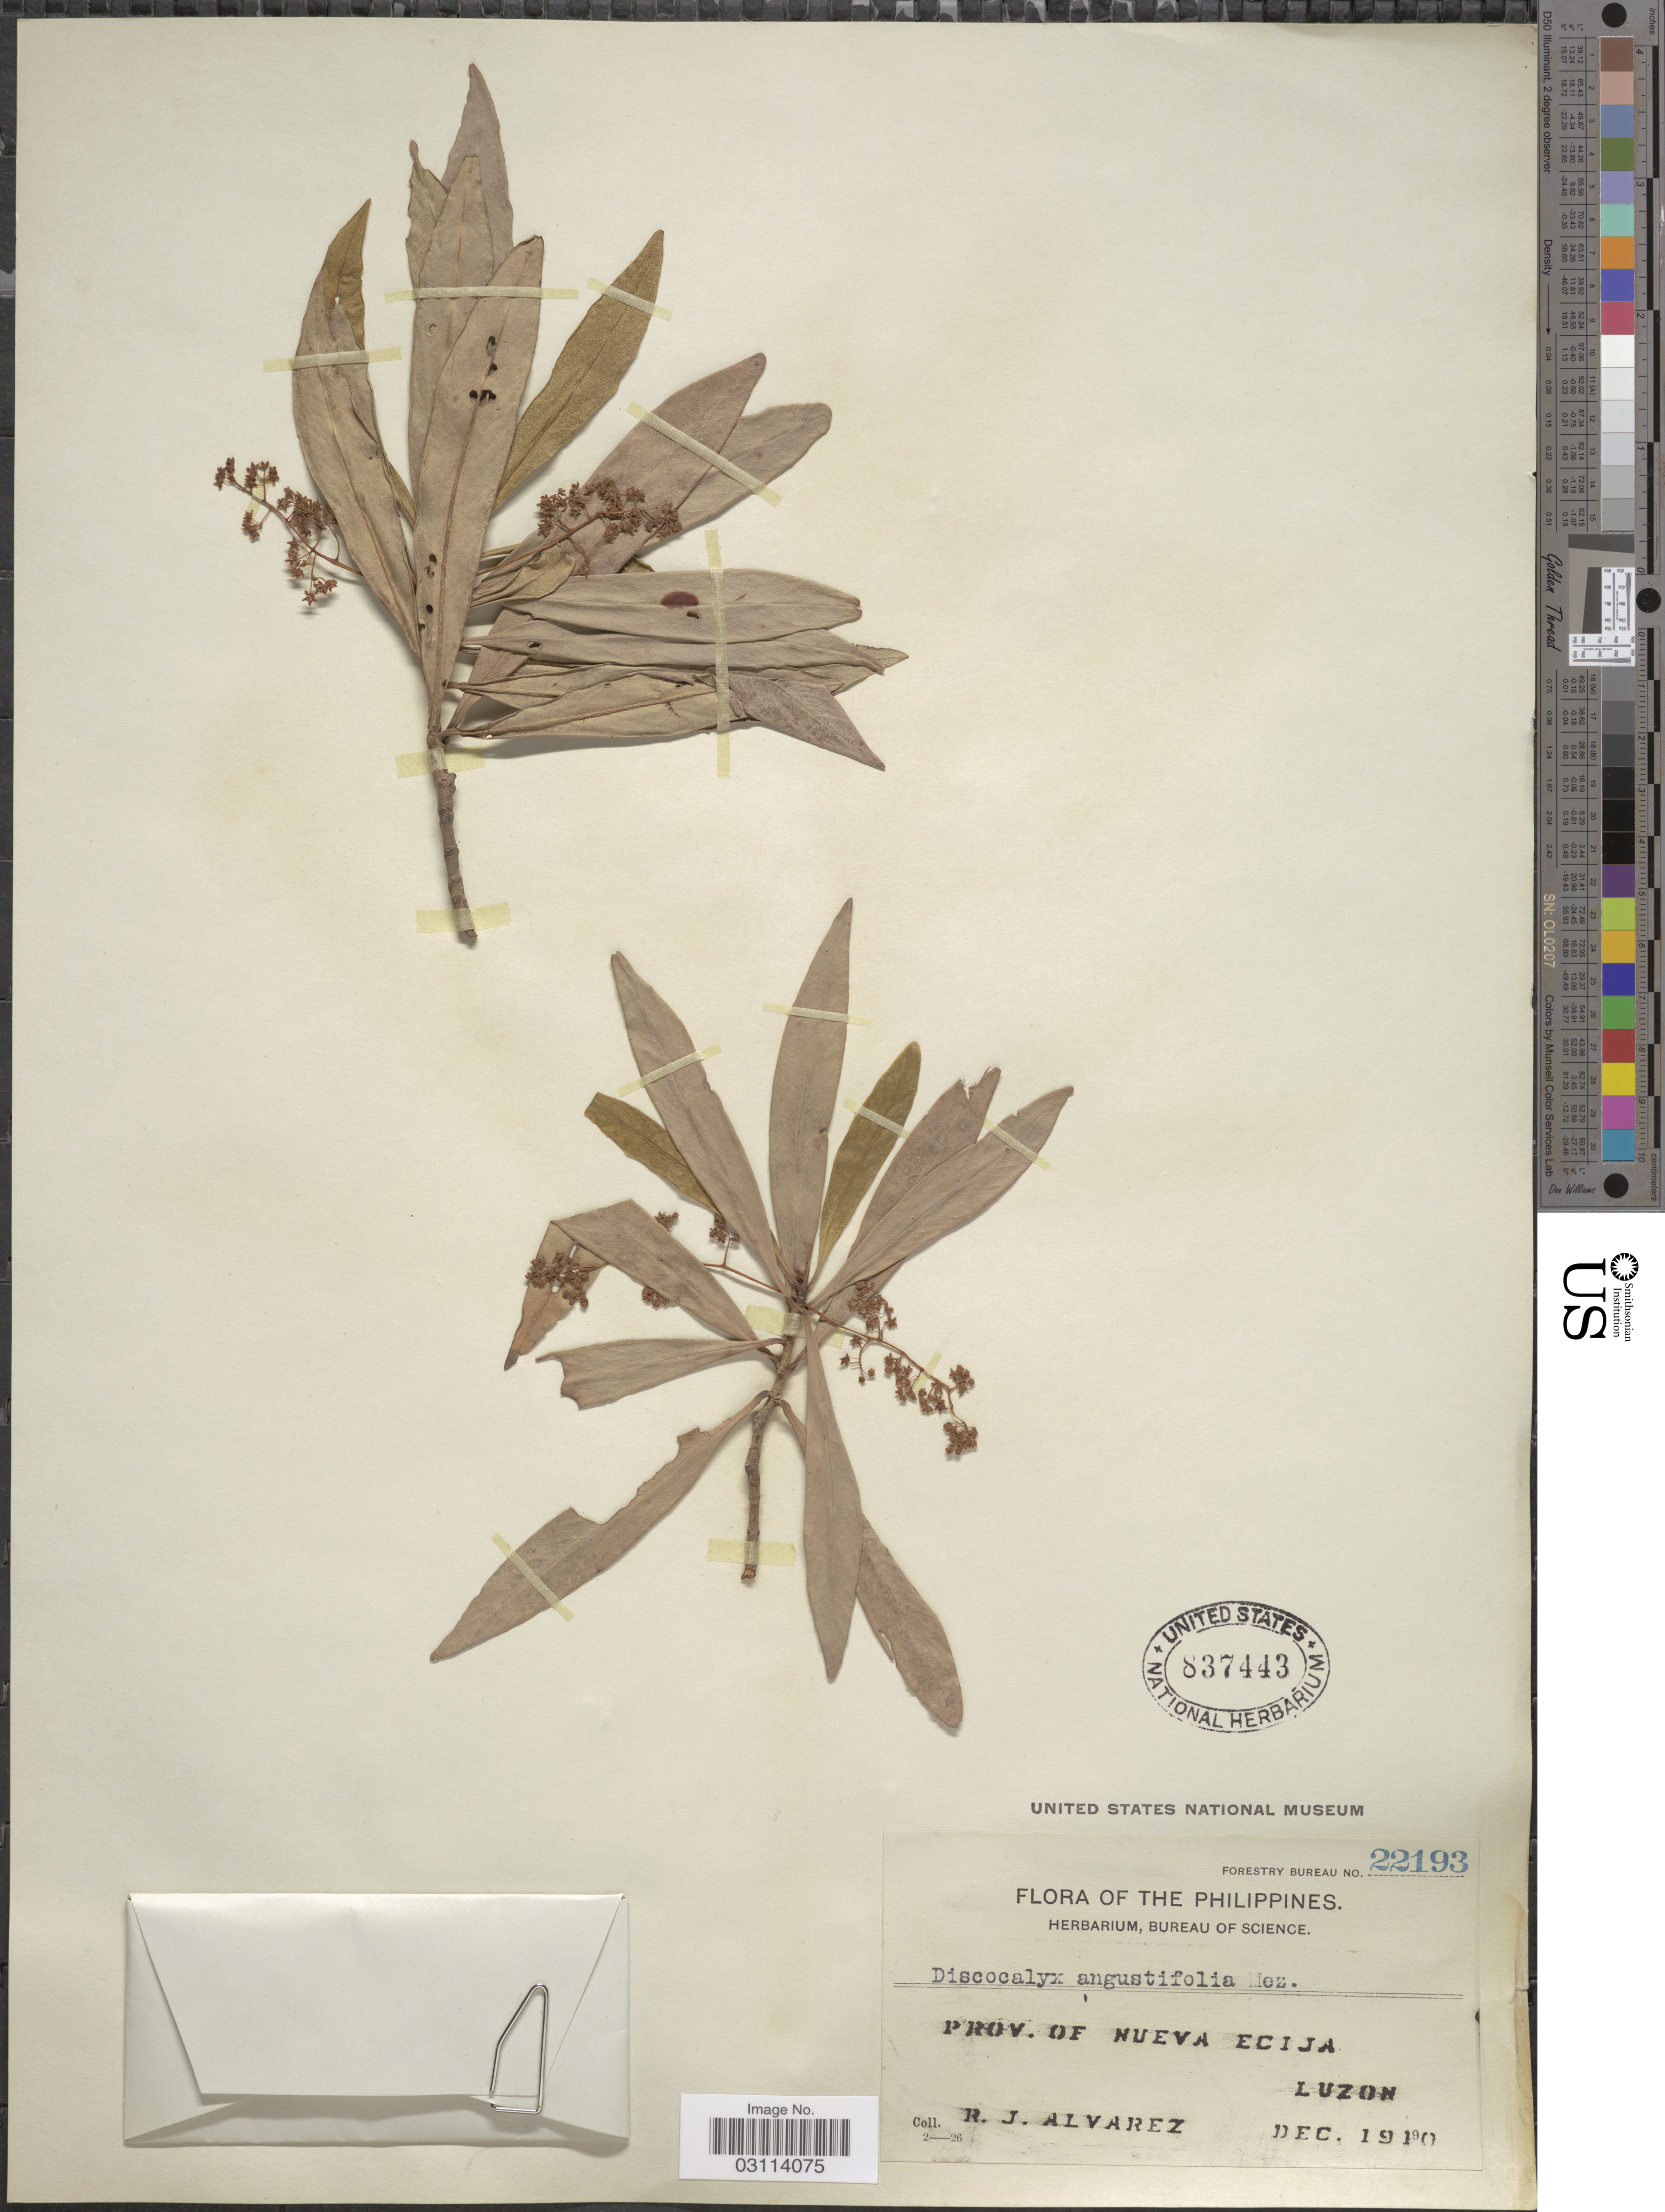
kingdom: Plantae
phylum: Tracheophyta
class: Magnoliopsida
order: Ericales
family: Primulaceae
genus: Discocalyx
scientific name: Discocalyx angustifolia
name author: Mez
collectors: R. Alvarez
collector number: Forestry Bureau 22193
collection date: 1910-12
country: Philippines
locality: Prov. of Nueva Ecija, Luzon.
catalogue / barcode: US 837443